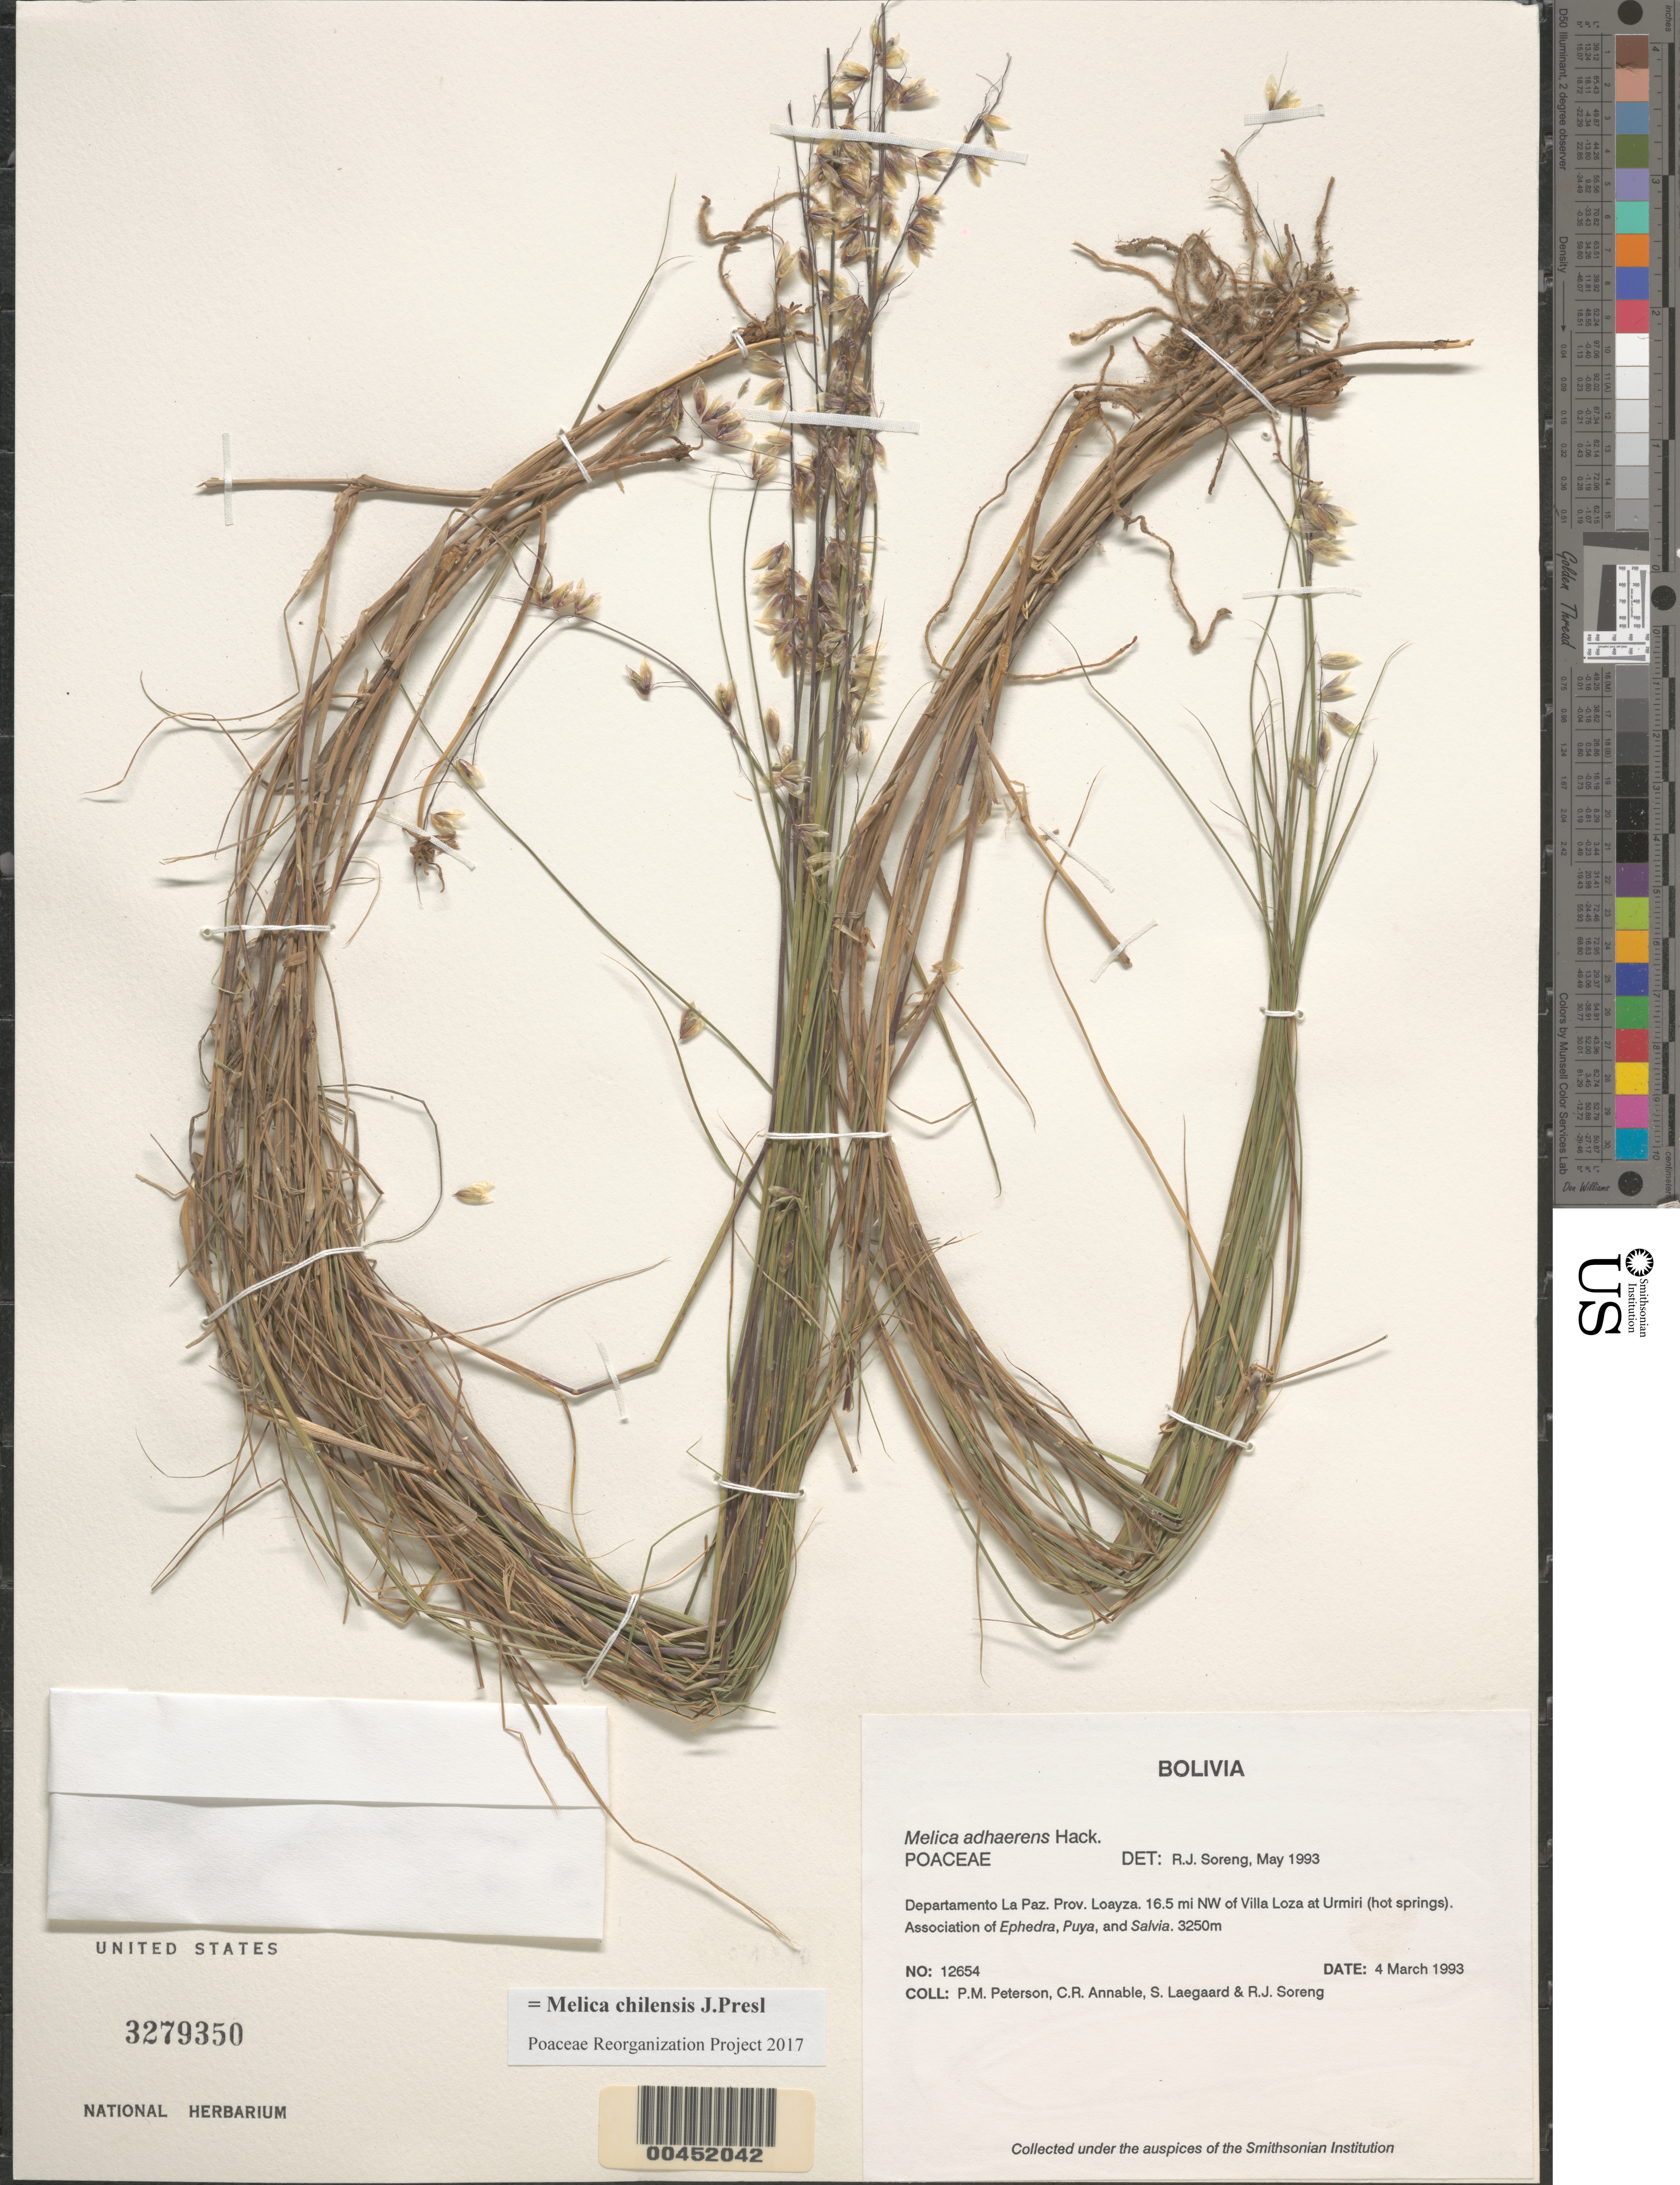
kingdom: Plantae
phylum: Tracheophyta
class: Liliopsida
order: Poales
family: Poaceae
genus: Melica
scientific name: Melica chilensis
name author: J. Presl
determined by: Poaceae Reorganization Project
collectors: P. M. Peterson, C. R. Annable, S. Lægaard & R. J. Soreng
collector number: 12654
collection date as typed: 04 Mar 1993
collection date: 1993-03-04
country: Bolivia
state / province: La Paz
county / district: Loayza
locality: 16.5 mi NW of Villa Loza at Urmiri (hot springs).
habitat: Association of Ephedra, Puya, and Salvia.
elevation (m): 3250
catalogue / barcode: US 3279350